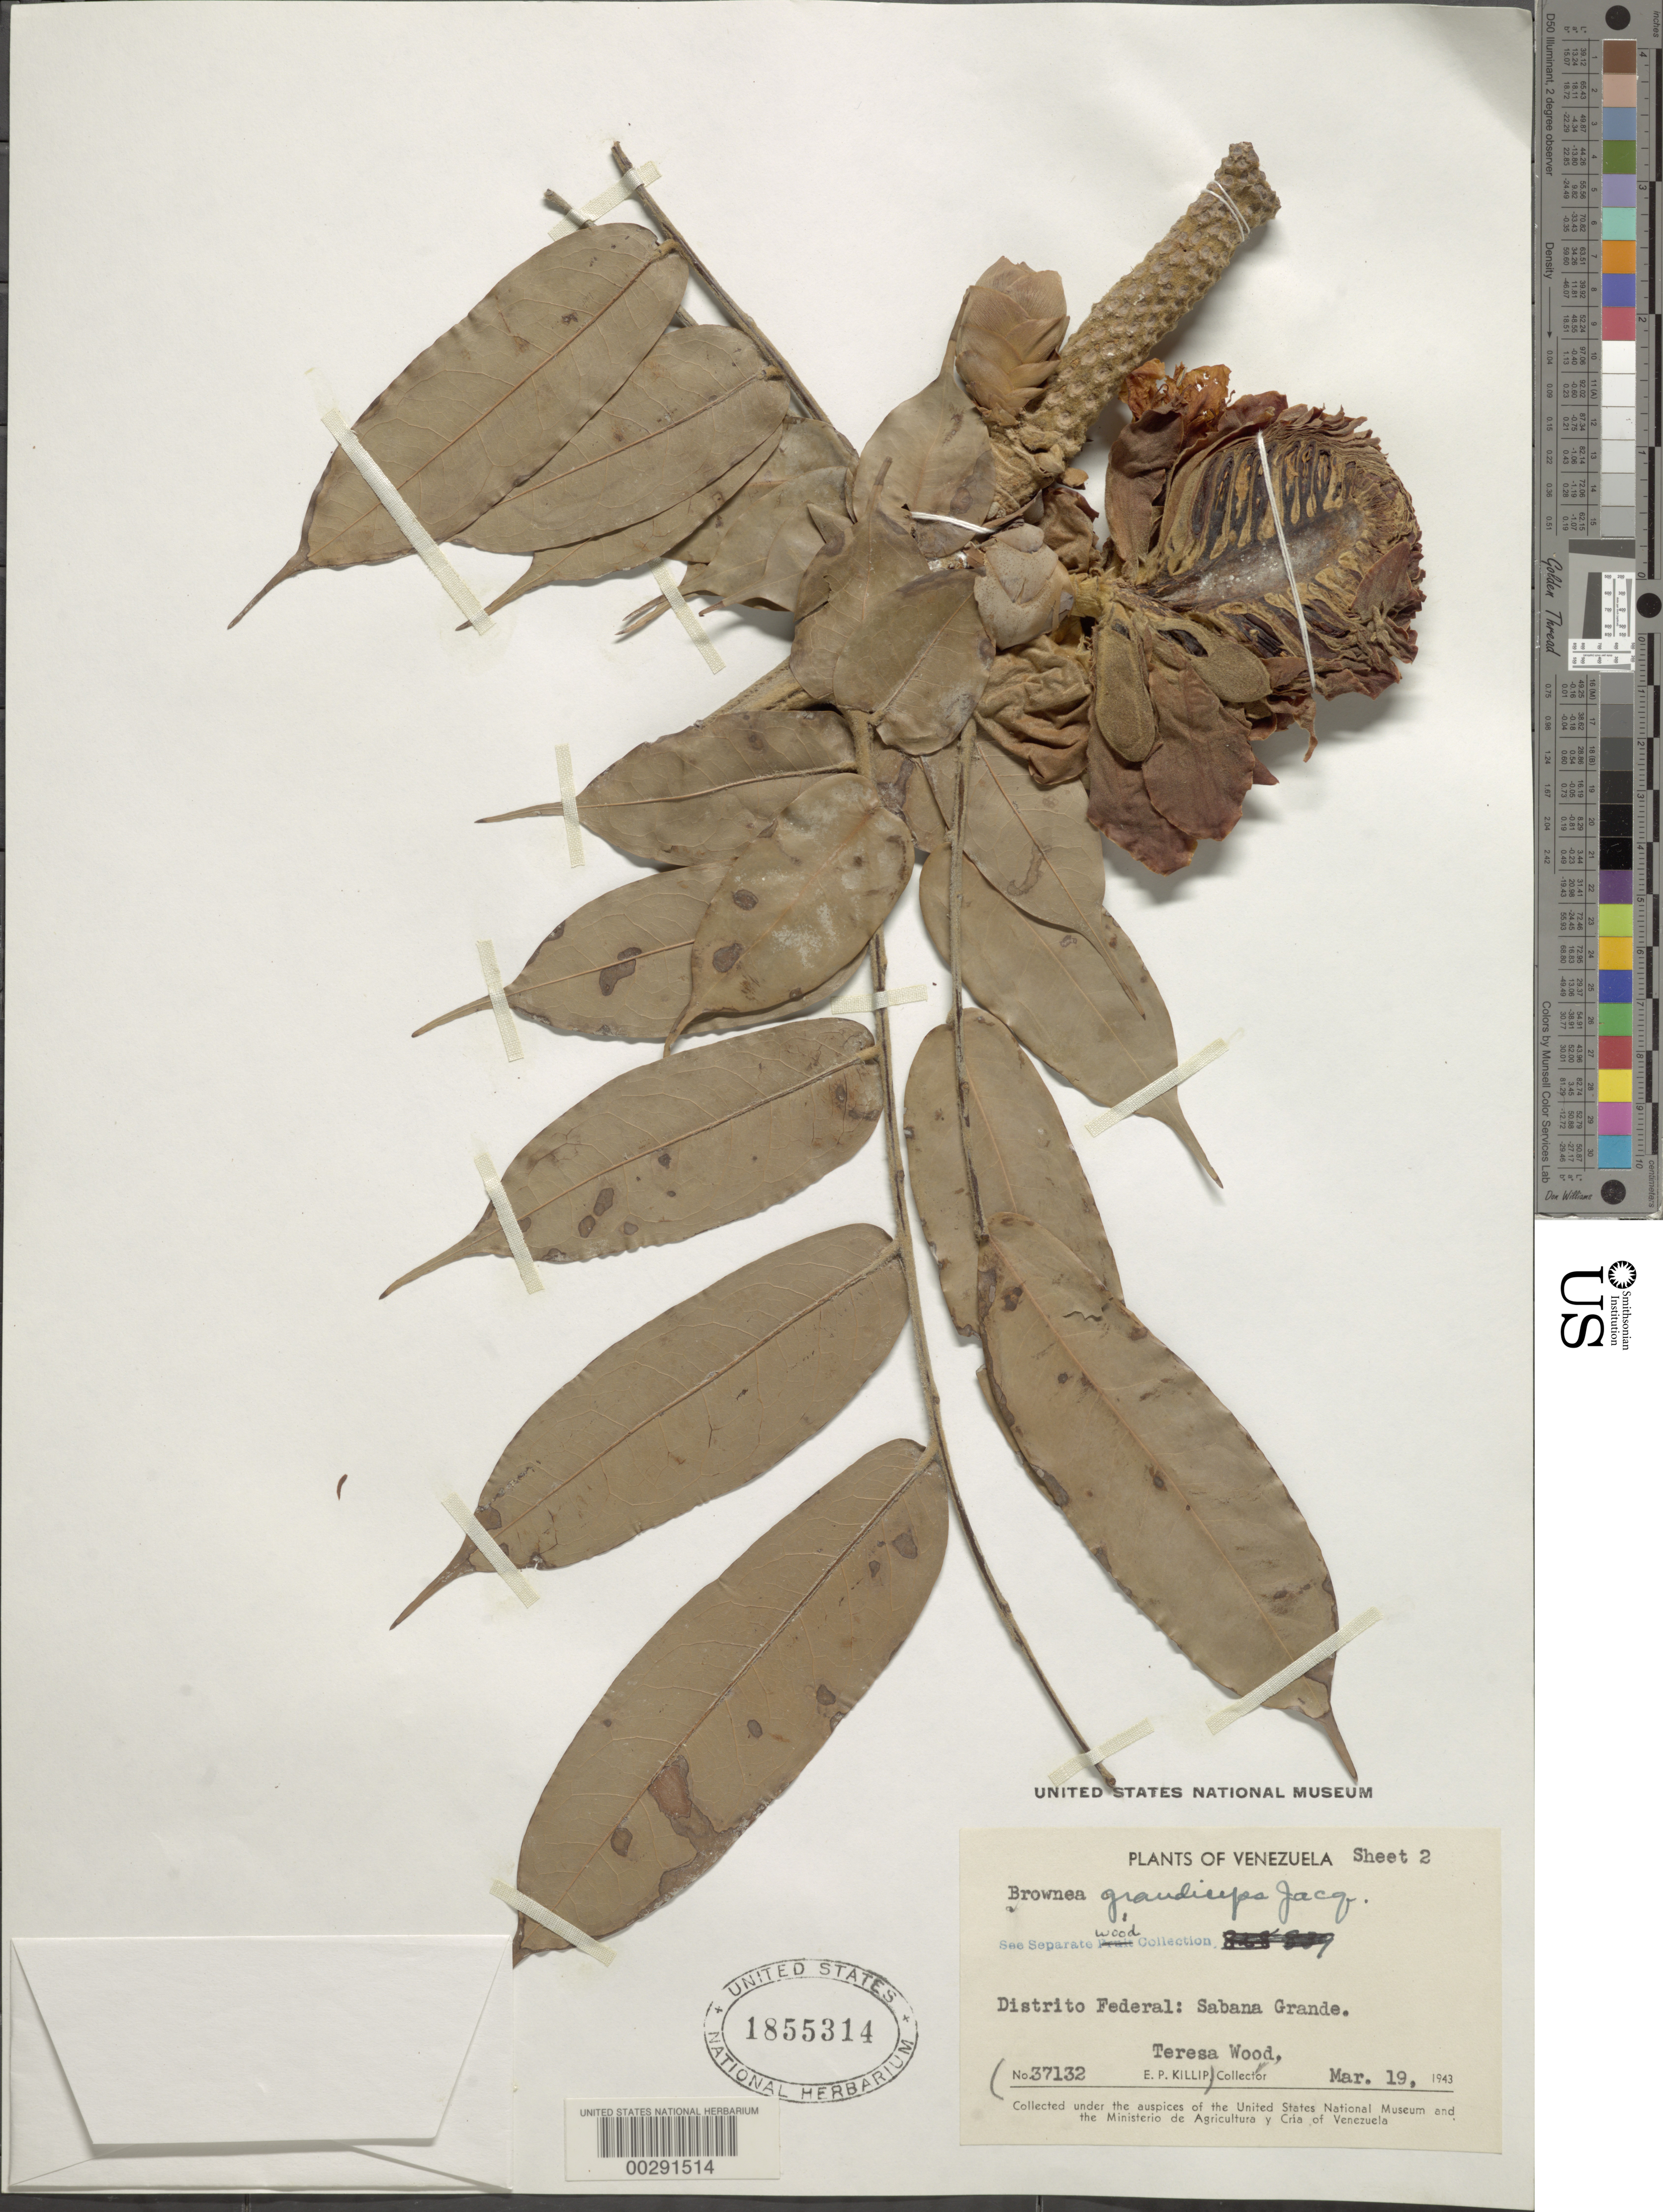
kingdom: Plantae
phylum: Tracheophyta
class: Magnoliopsida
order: Fabales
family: Fabaceae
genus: Brownea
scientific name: Brownea grandiceps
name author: Jacq.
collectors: T. Wood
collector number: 37132 E.p. Killip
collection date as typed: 19 Mar 1943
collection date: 1943-03-19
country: Venezuela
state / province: Distrito Federal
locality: Sabana Grande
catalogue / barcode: US 1855314